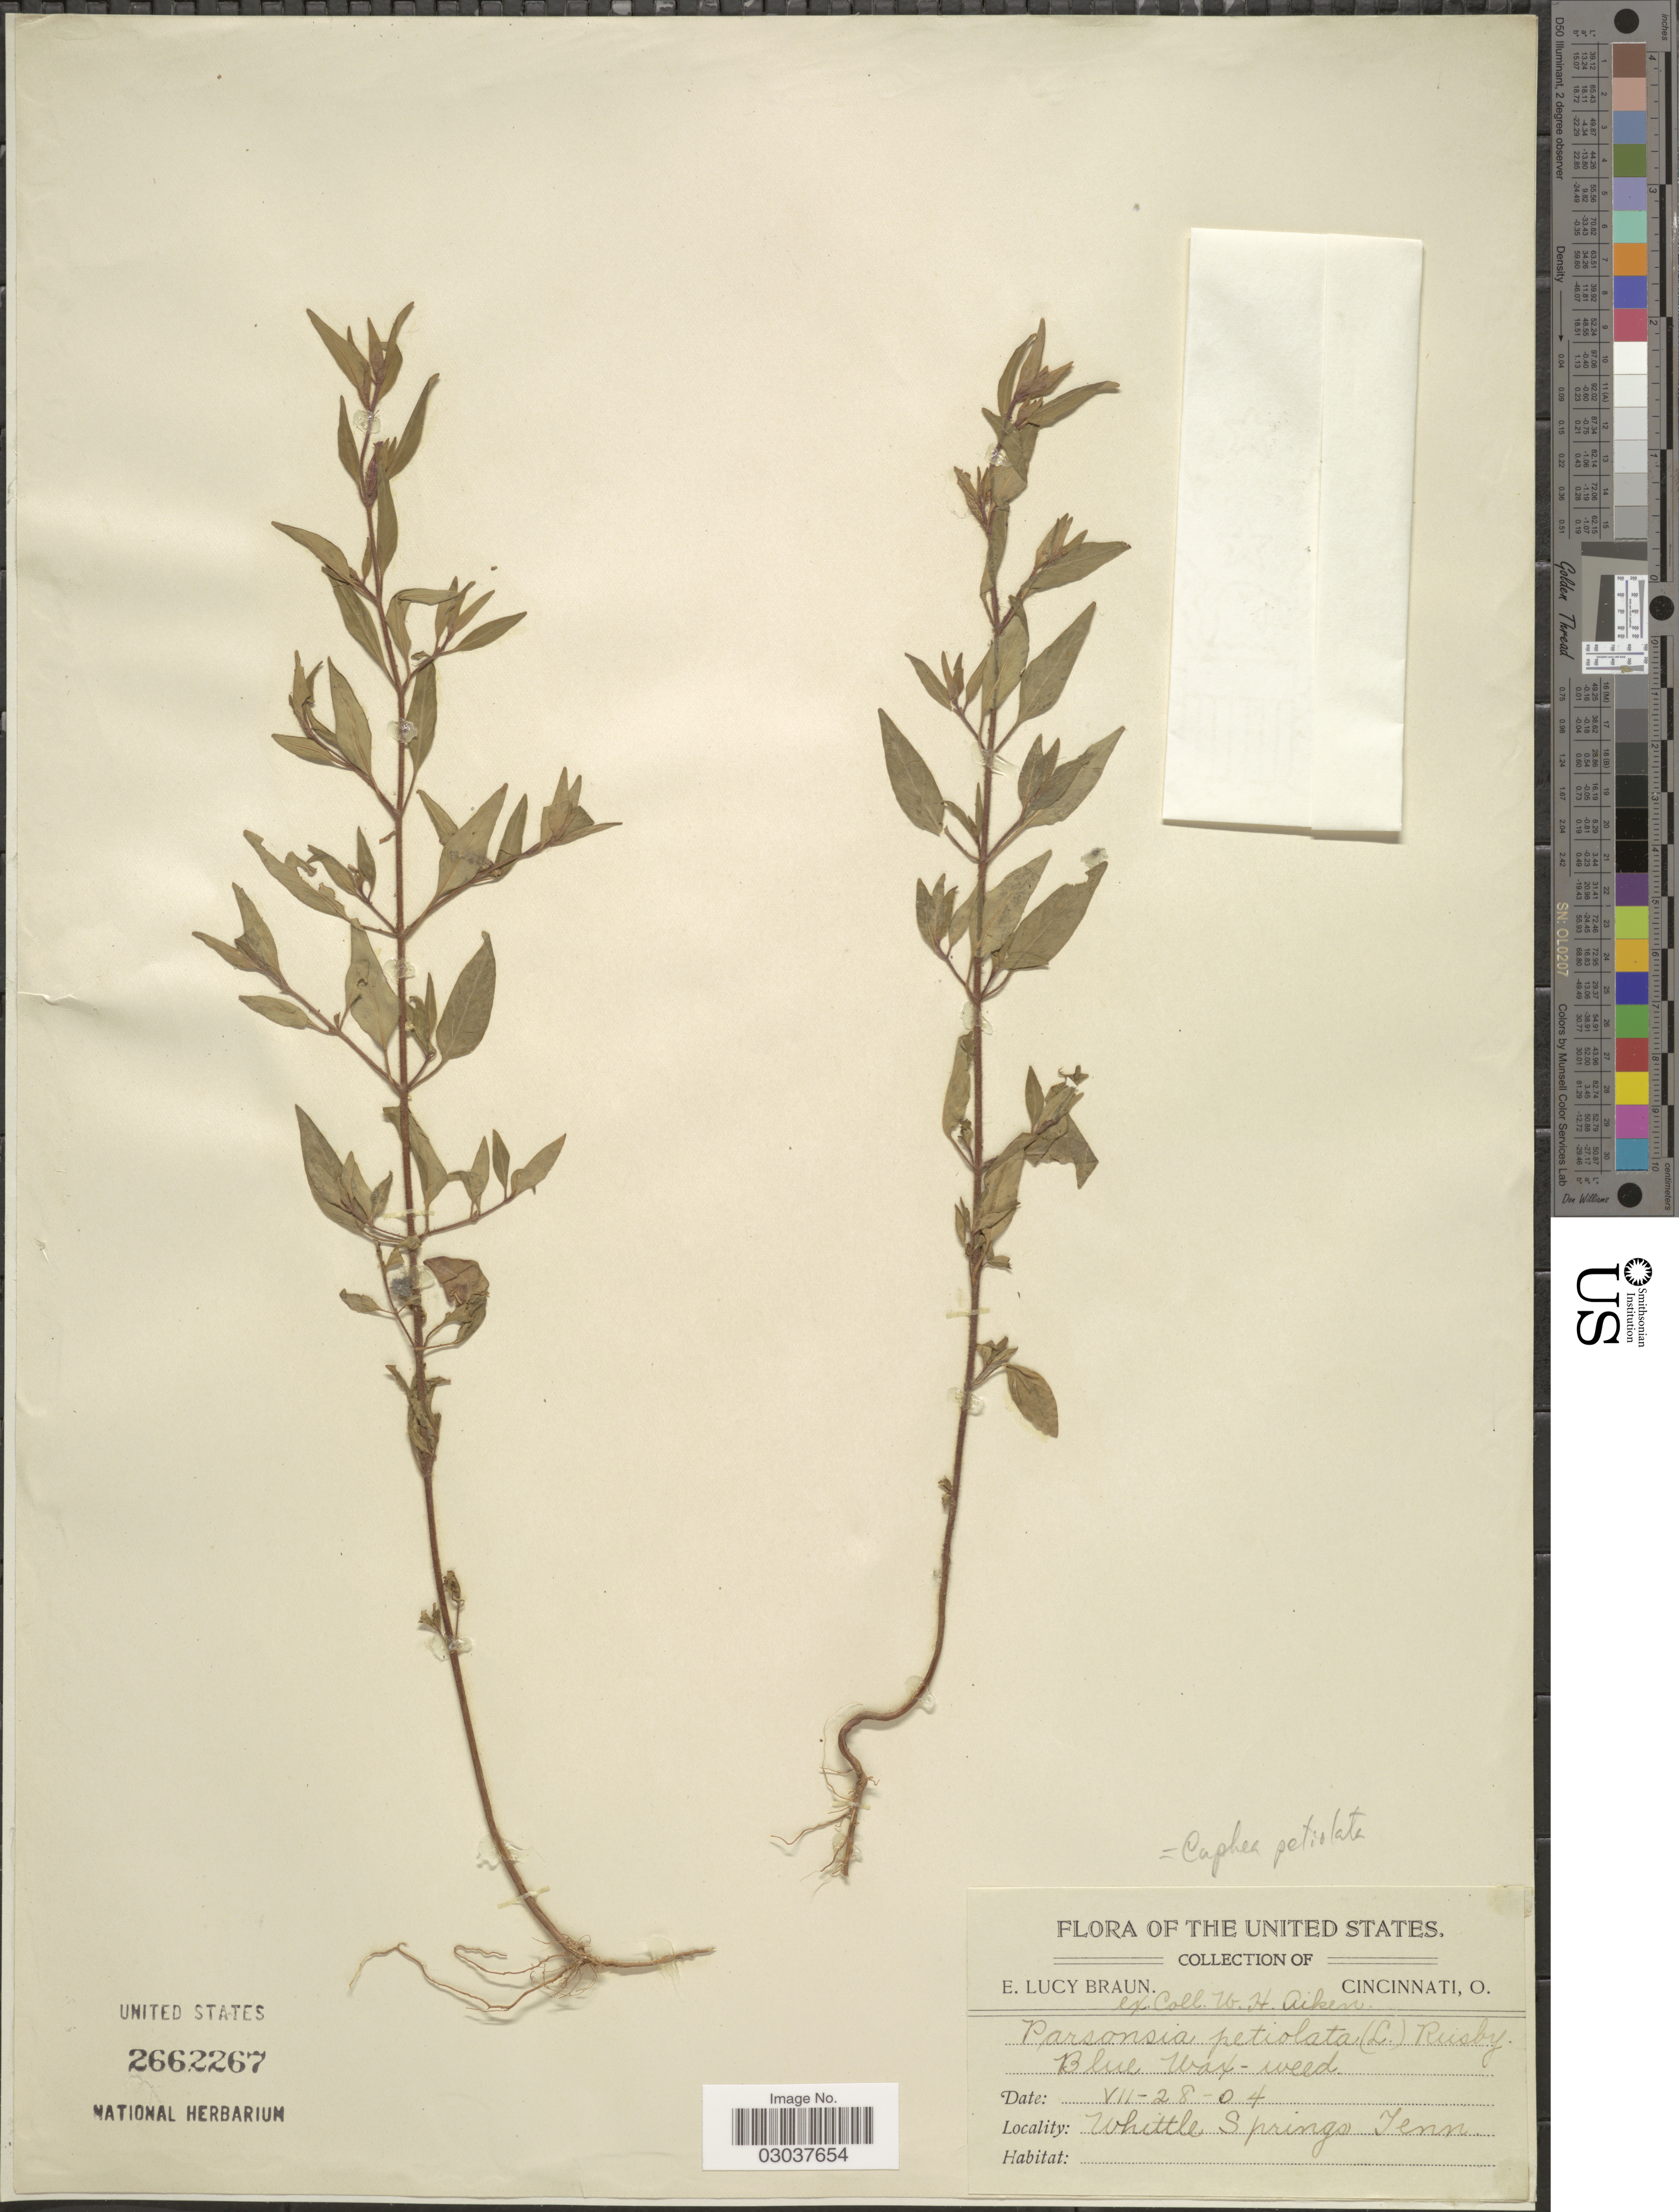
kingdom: Plantae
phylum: Tracheophyta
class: Magnoliopsida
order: Myrtales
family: Lythraceae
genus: Cuphea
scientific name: Cuphea petiolata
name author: Pohl ex Koehne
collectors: E. L. Braun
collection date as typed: Transcribed d/m/y: 28/7/4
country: United States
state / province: Tennessee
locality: Whittle Springs, Tenn.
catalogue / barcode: US 2662267